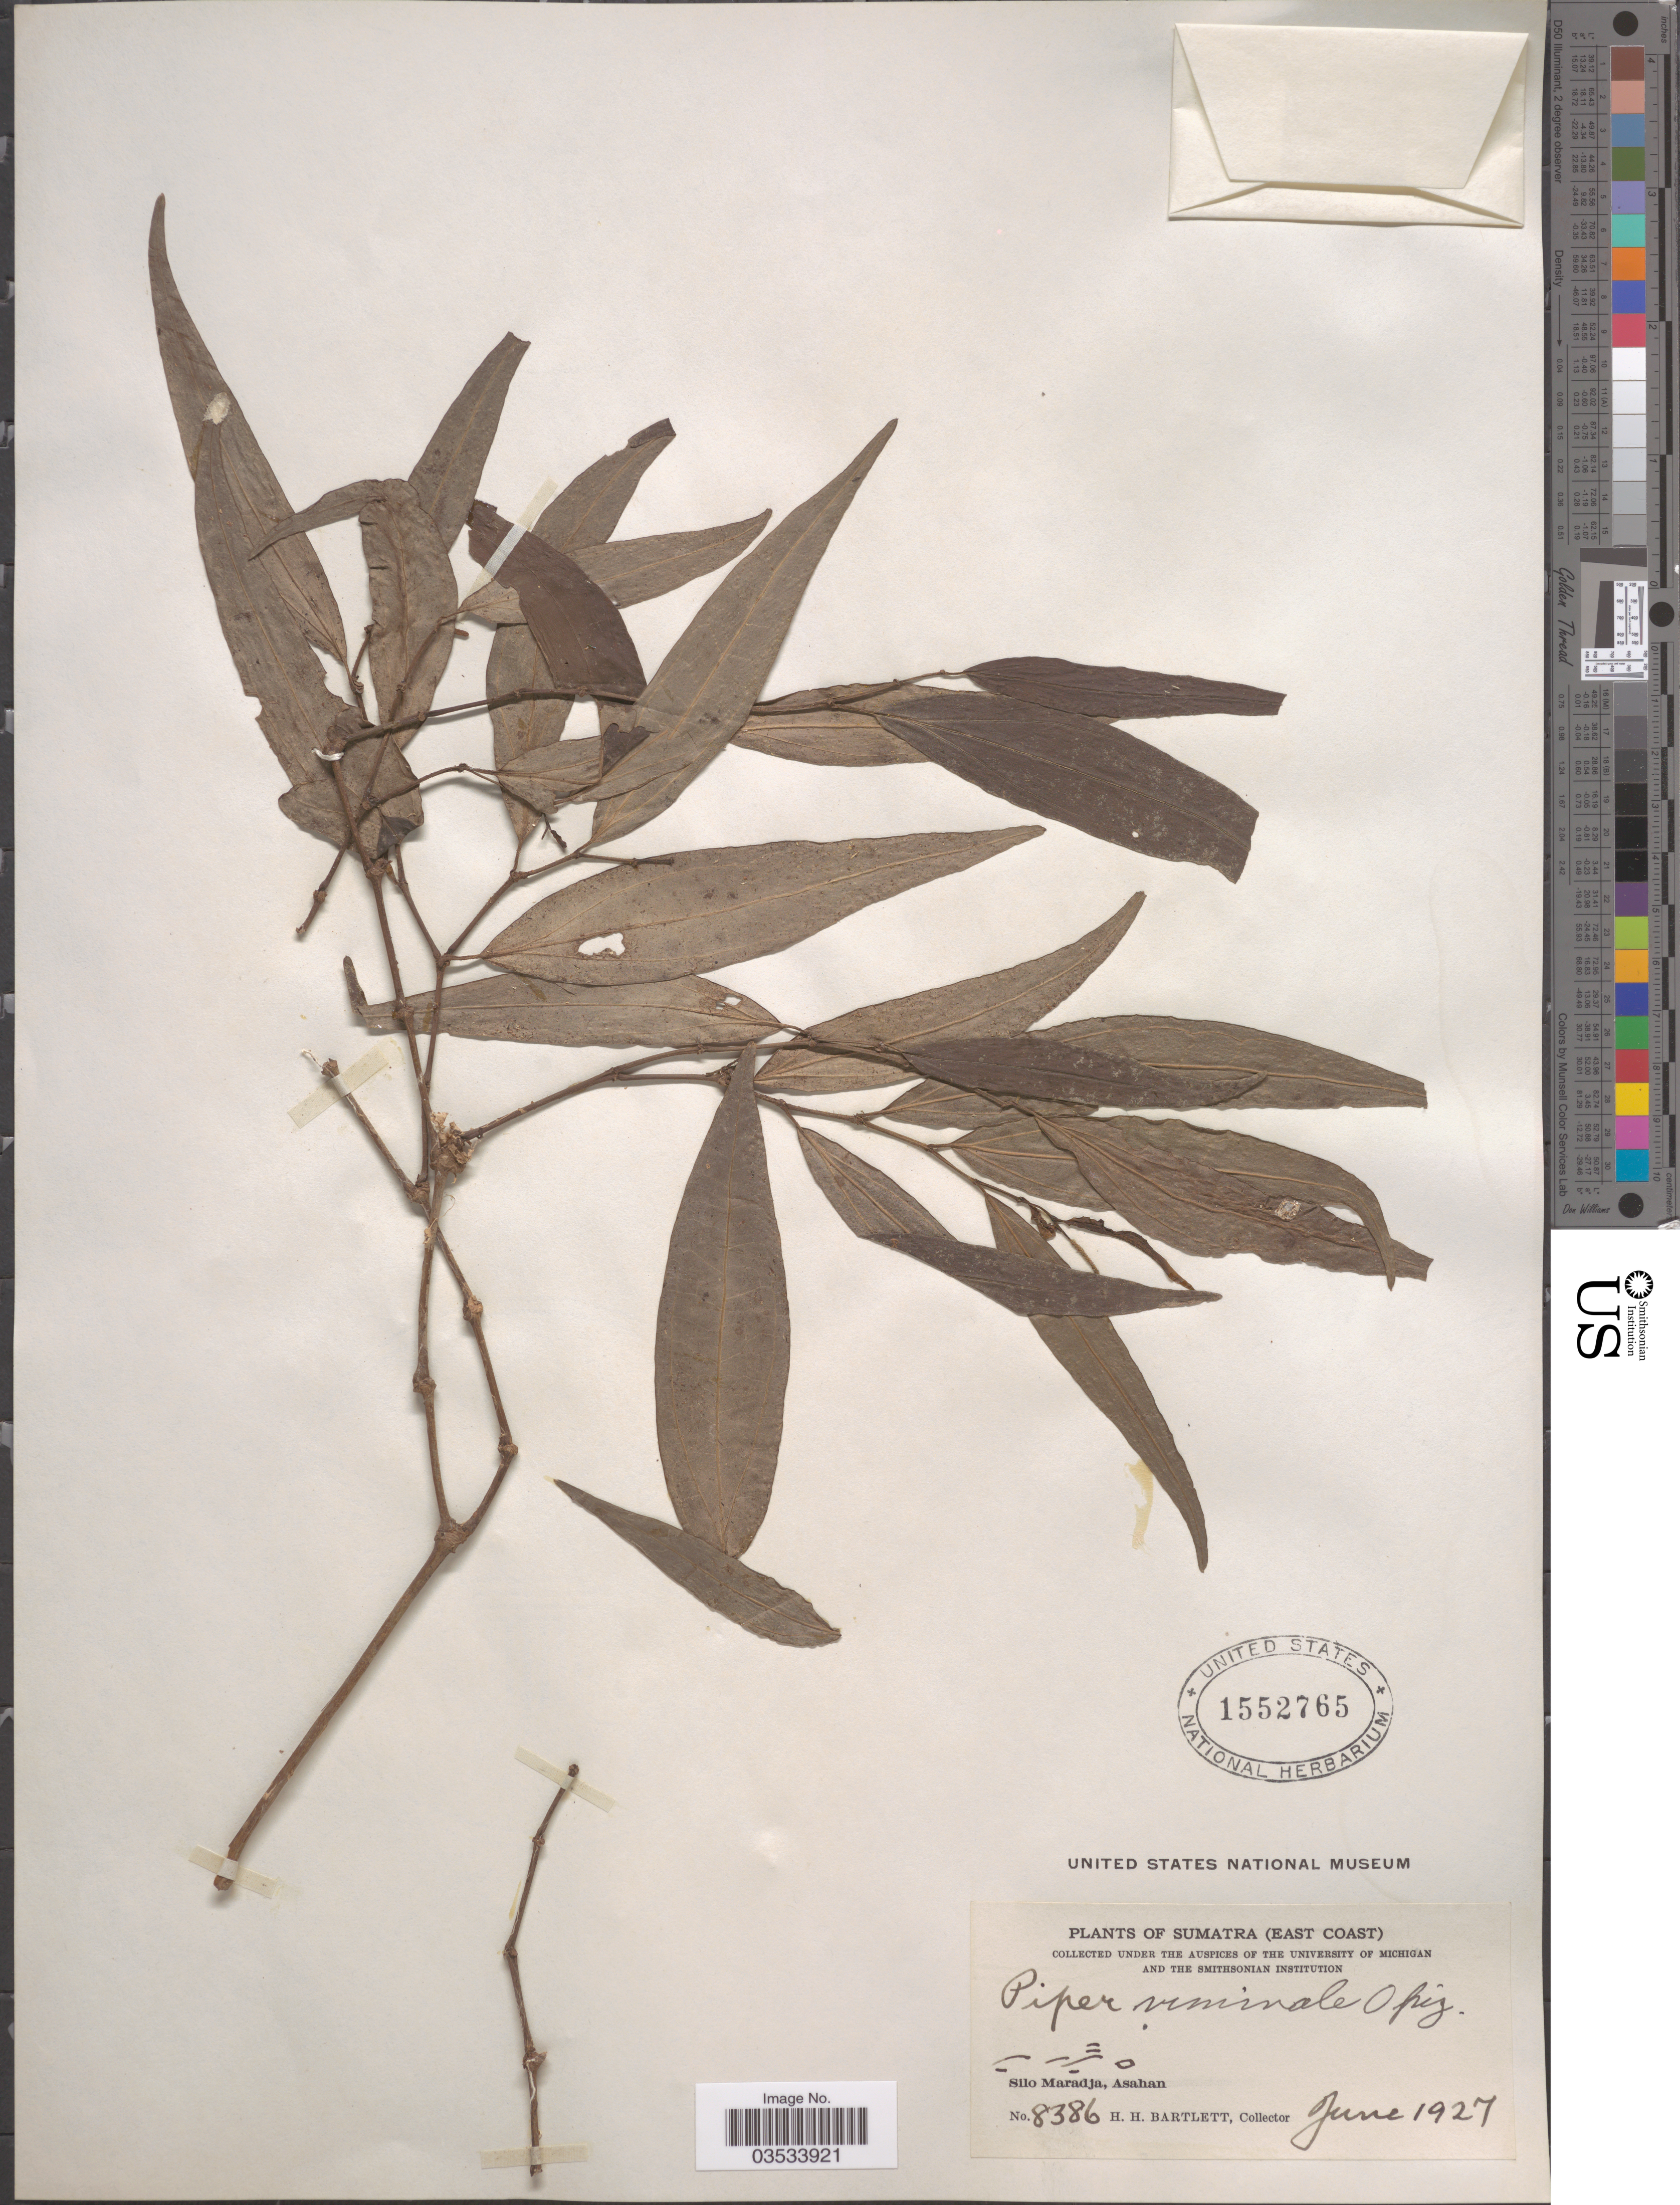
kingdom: Plantae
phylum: Tracheophyta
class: Magnoliopsida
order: Piperales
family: Piperaceae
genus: Piper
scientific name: Piper viminale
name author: Opiz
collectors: H. H. Bartlett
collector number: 8386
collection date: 1927-06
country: Indonesia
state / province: Sumatra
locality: East Coast. Silo Maradja, Asahan.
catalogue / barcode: US 1552765